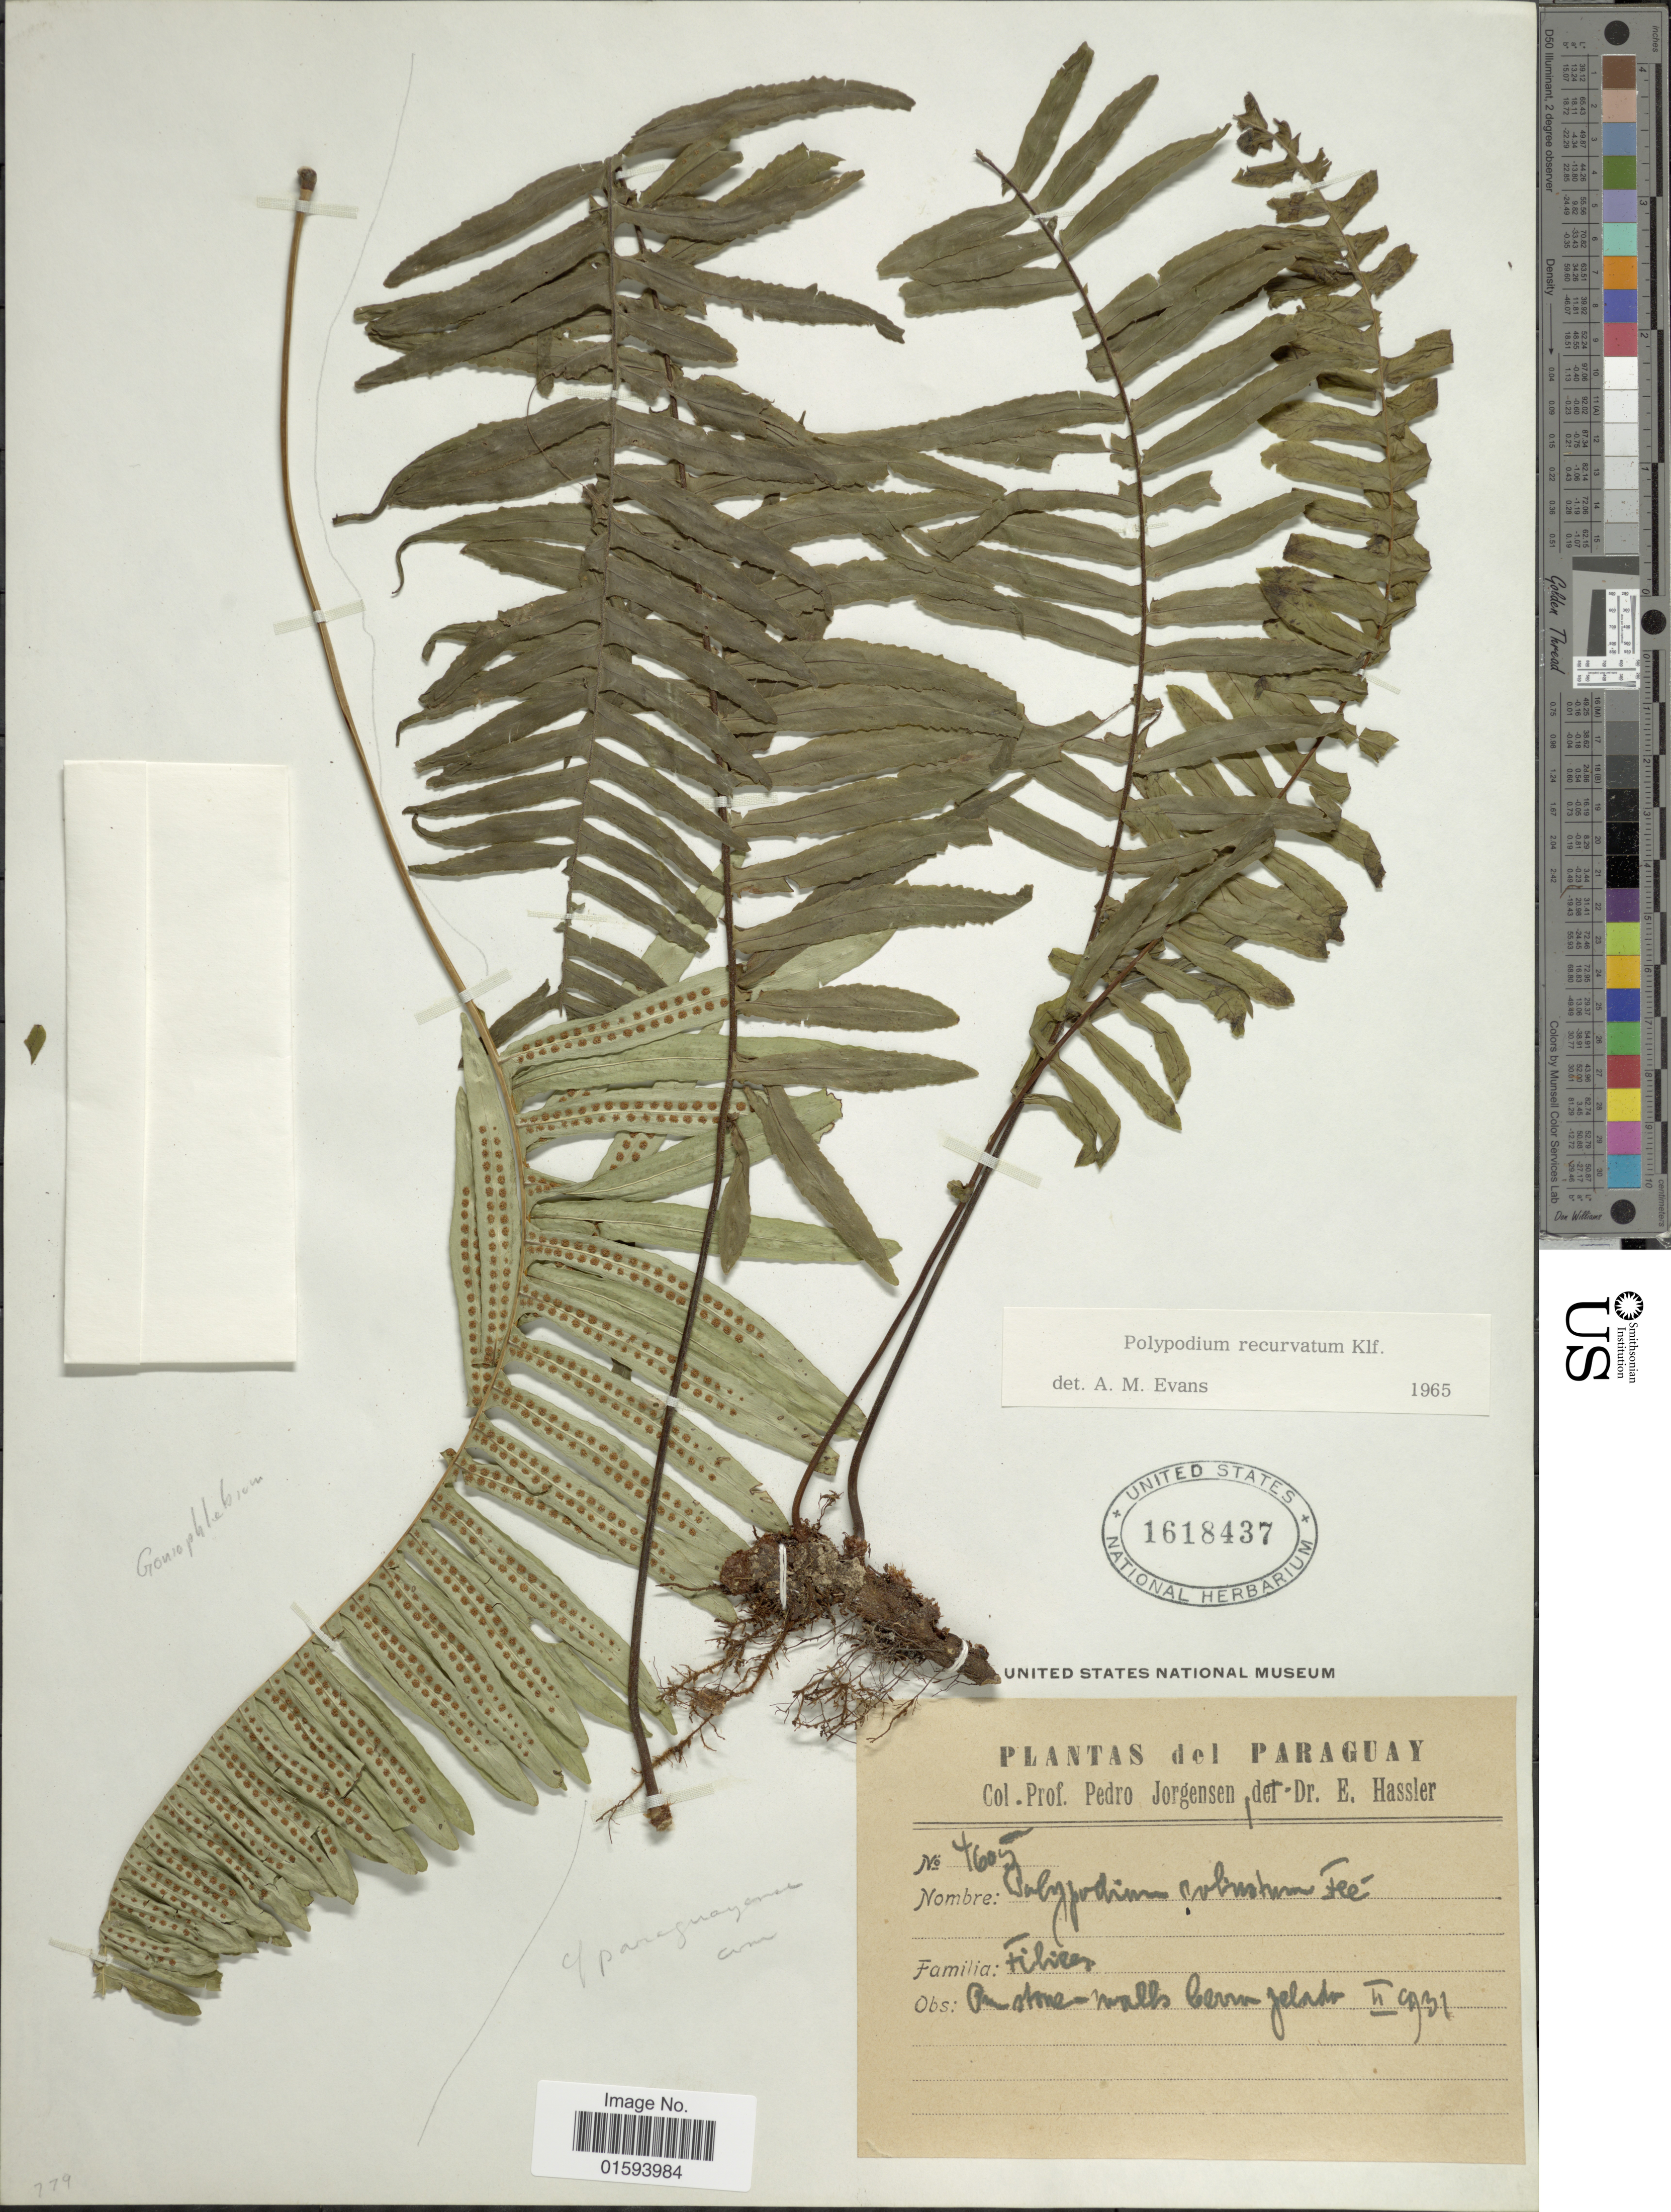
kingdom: Plantae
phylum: Tracheophyta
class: Polypodiopsida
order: Polypodiales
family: Polypodiaceae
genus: Pecluma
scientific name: Pecluma recurvata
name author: (Kaulf.) M.G. Price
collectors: P. Jörgensen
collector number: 4605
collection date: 1931-02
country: Paraguay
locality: On stone walls Cerro pelado.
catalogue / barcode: US 1618437